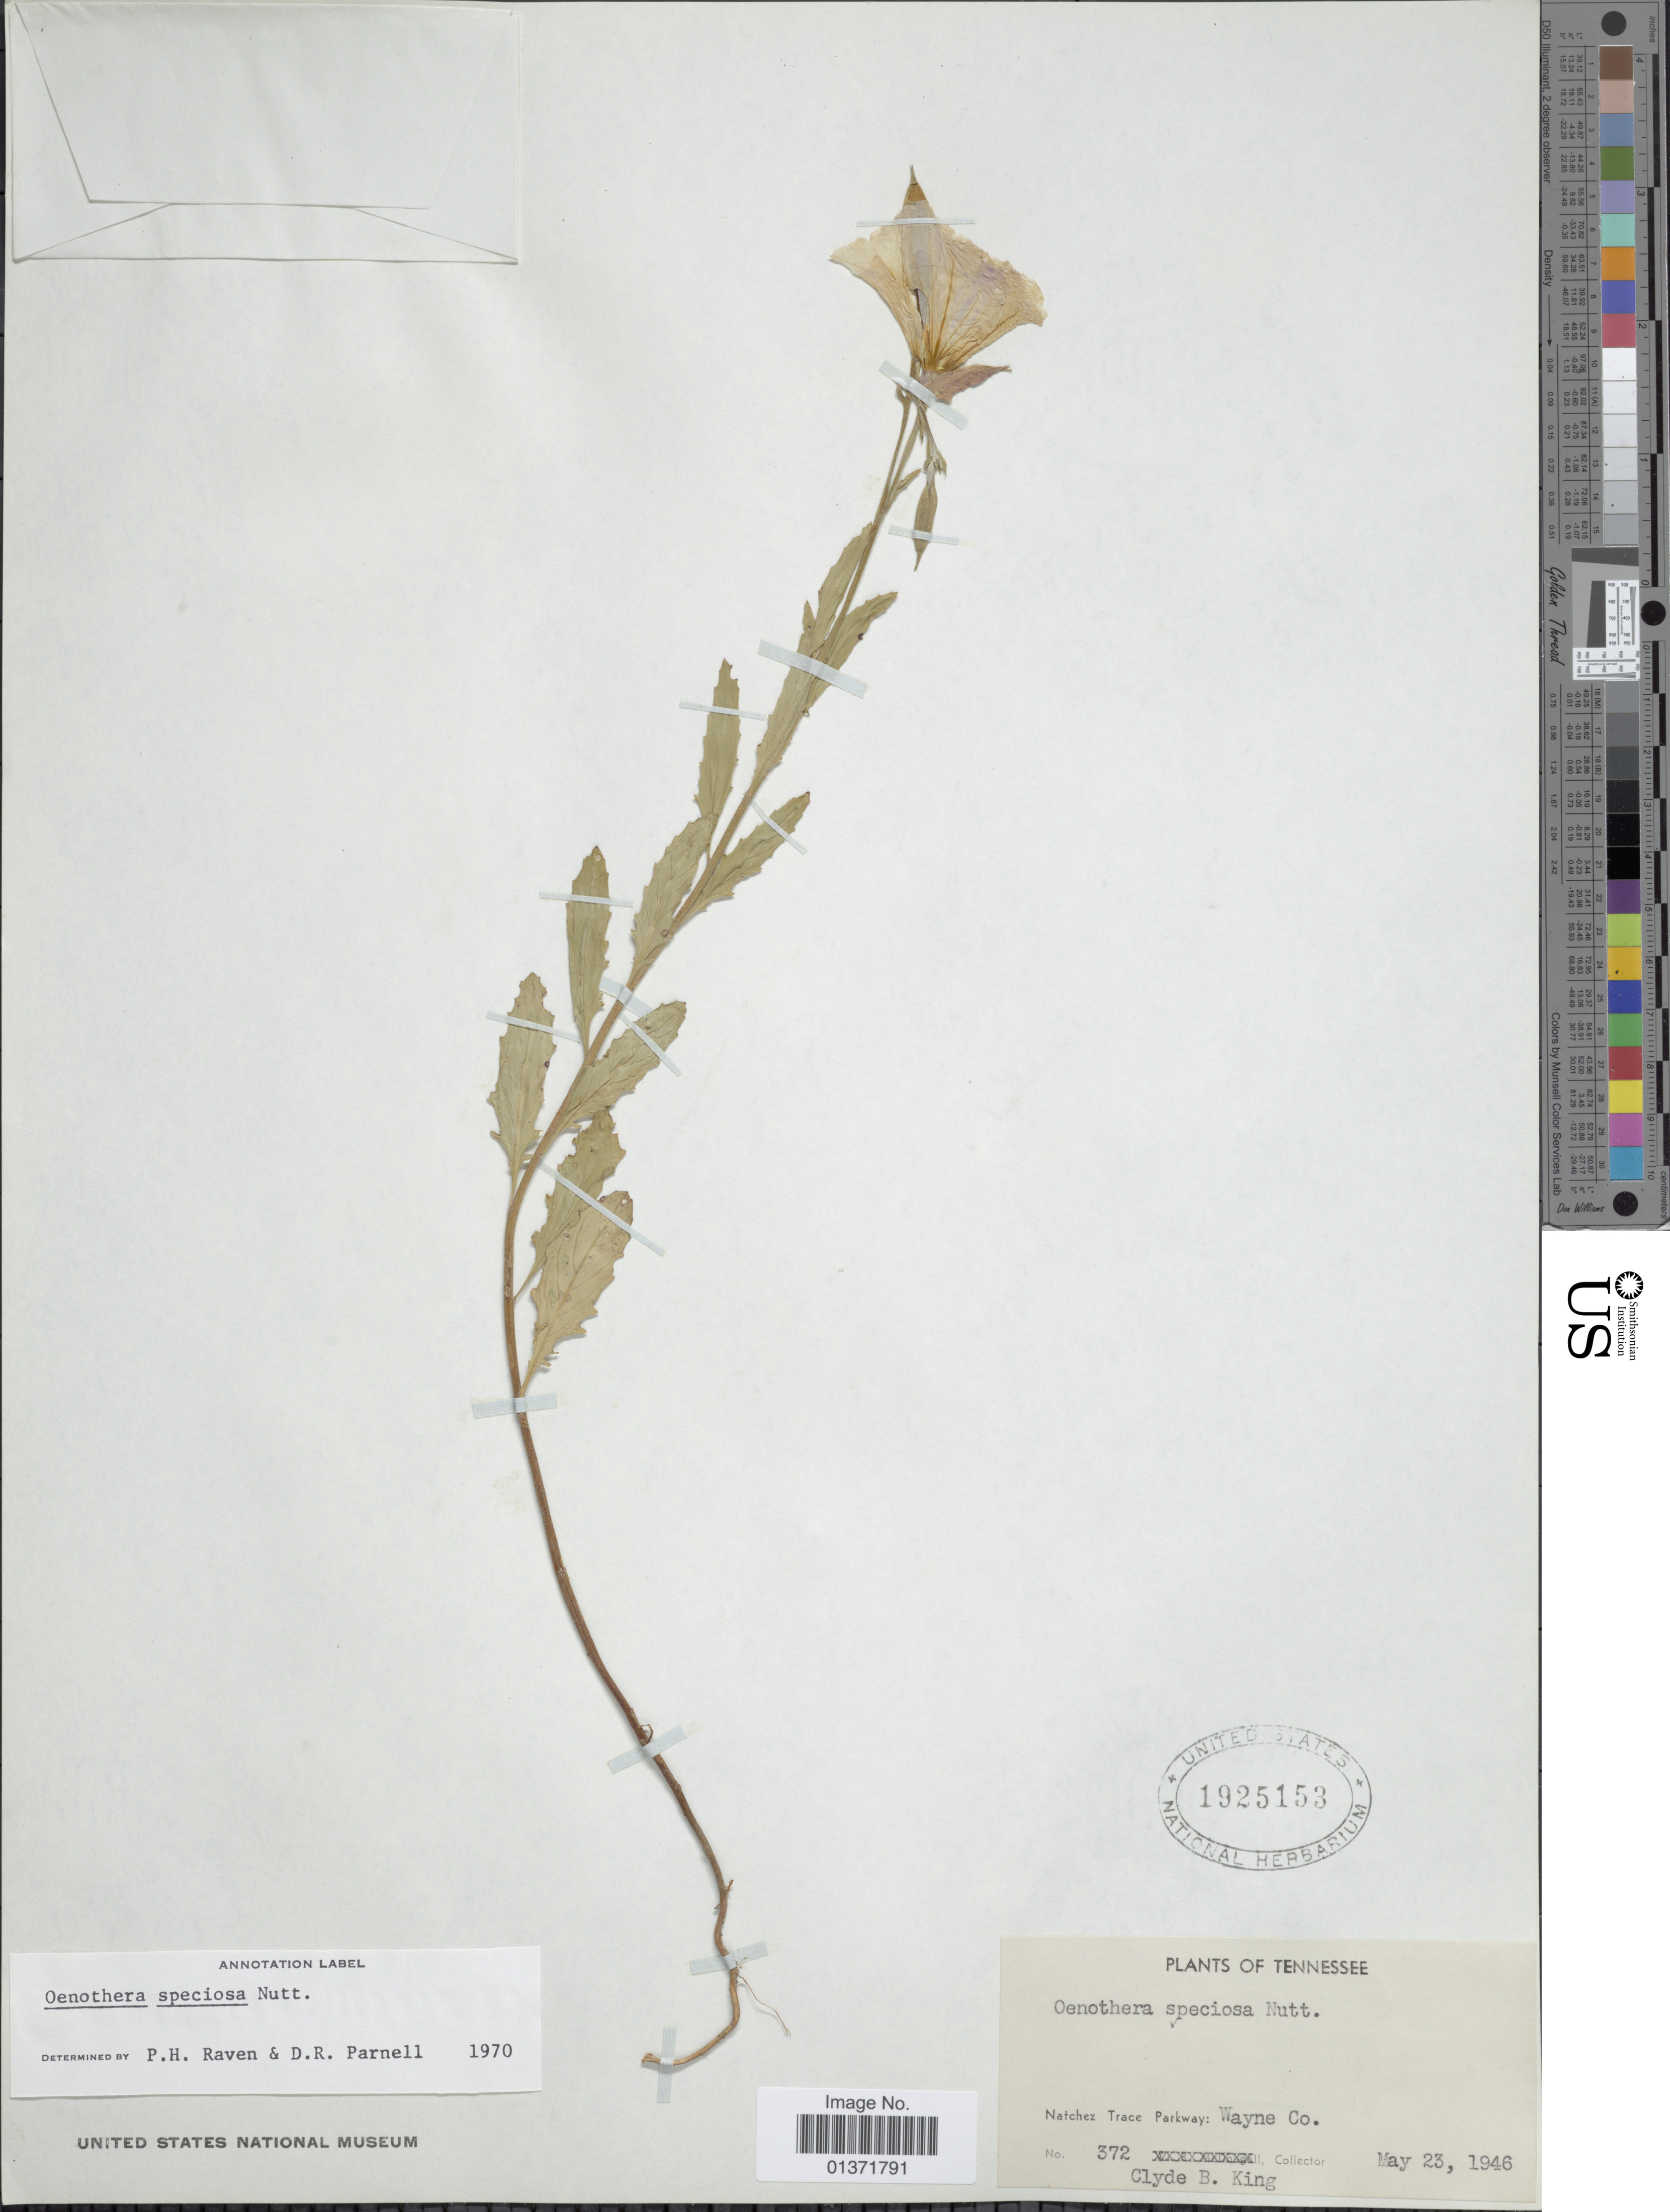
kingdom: Plantae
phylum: Tracheophyta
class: Magnoliopsida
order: Myrtales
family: Onagraceae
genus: Oenothera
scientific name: Oenothera speciosa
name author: Nutt.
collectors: C. King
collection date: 1946-05-23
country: United States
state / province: Tennessee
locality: Natchez Trace Parkway: Wayne Co.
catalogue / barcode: US 1925153